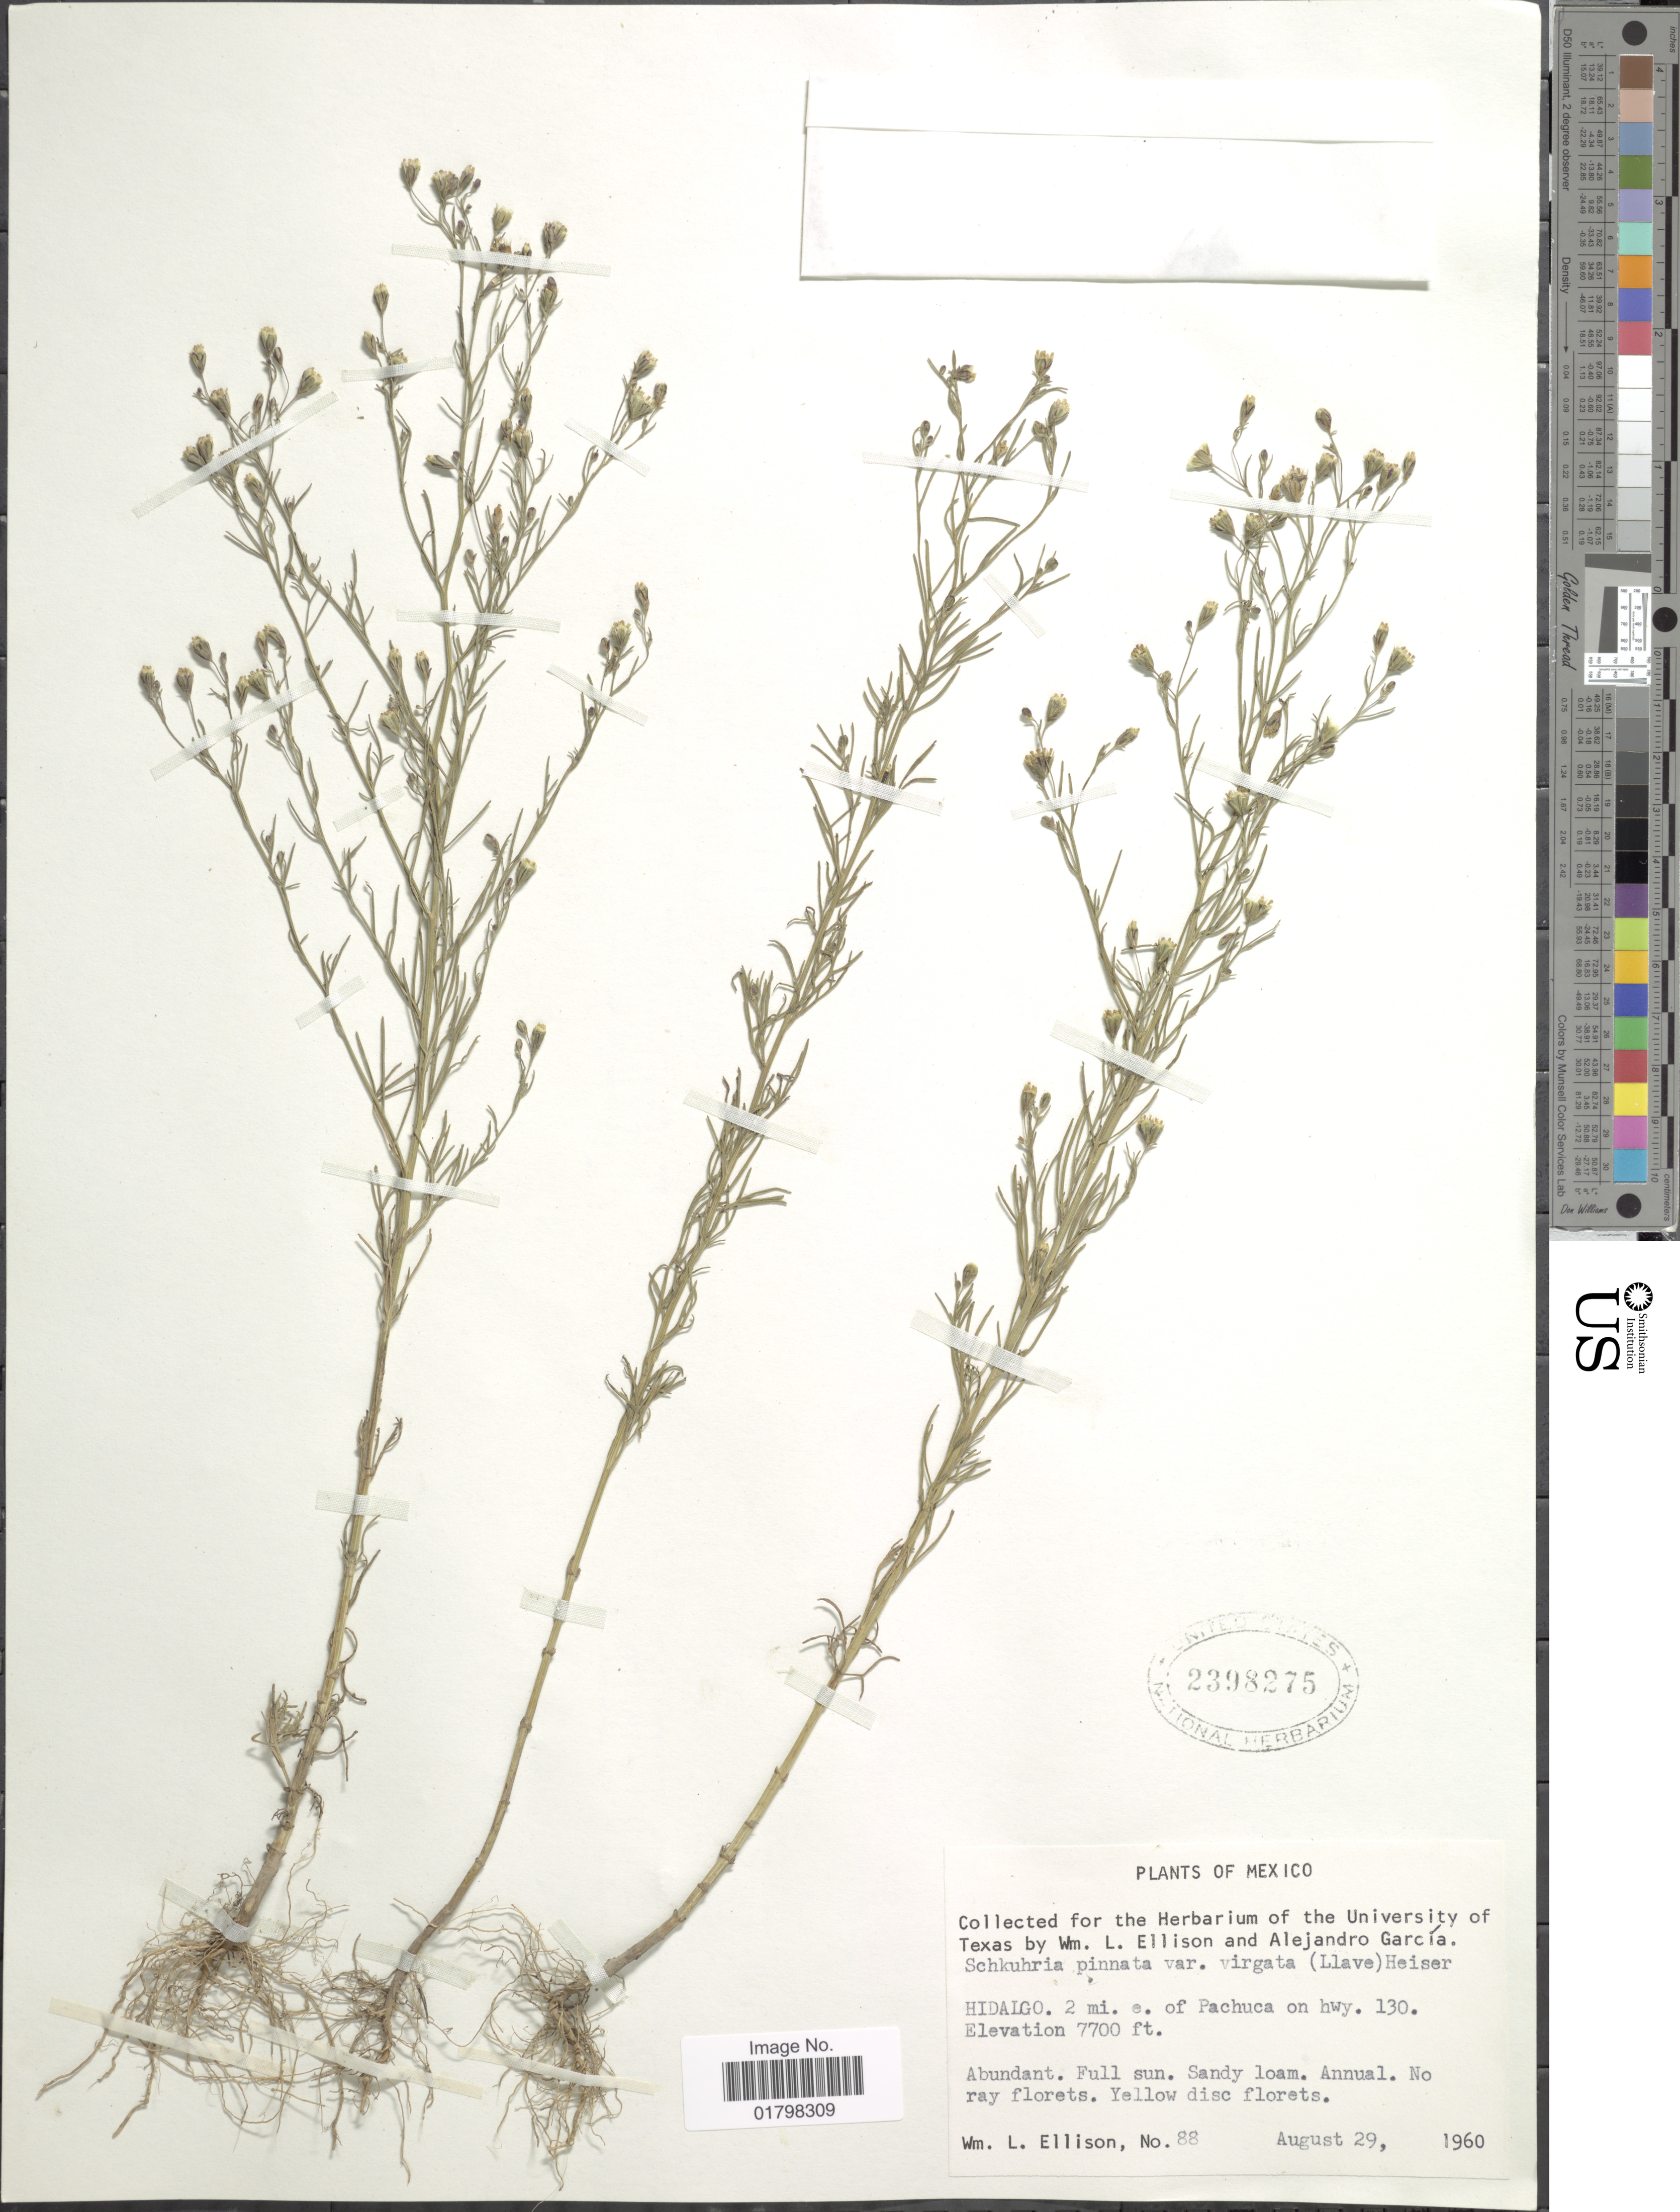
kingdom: Plantae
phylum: Tracheophyta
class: Magnoliopsida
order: Asterales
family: Asteraceae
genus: Schkuhria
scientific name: Schkuhria pinnata var. virgata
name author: (La Llave ex La Llave) Heiser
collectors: W. L. Ellison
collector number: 88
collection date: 1960-08-29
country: Mexico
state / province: Hidalgo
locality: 2 mi. e of Pachuca on hwy. 130.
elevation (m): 2347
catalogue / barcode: US 2398275